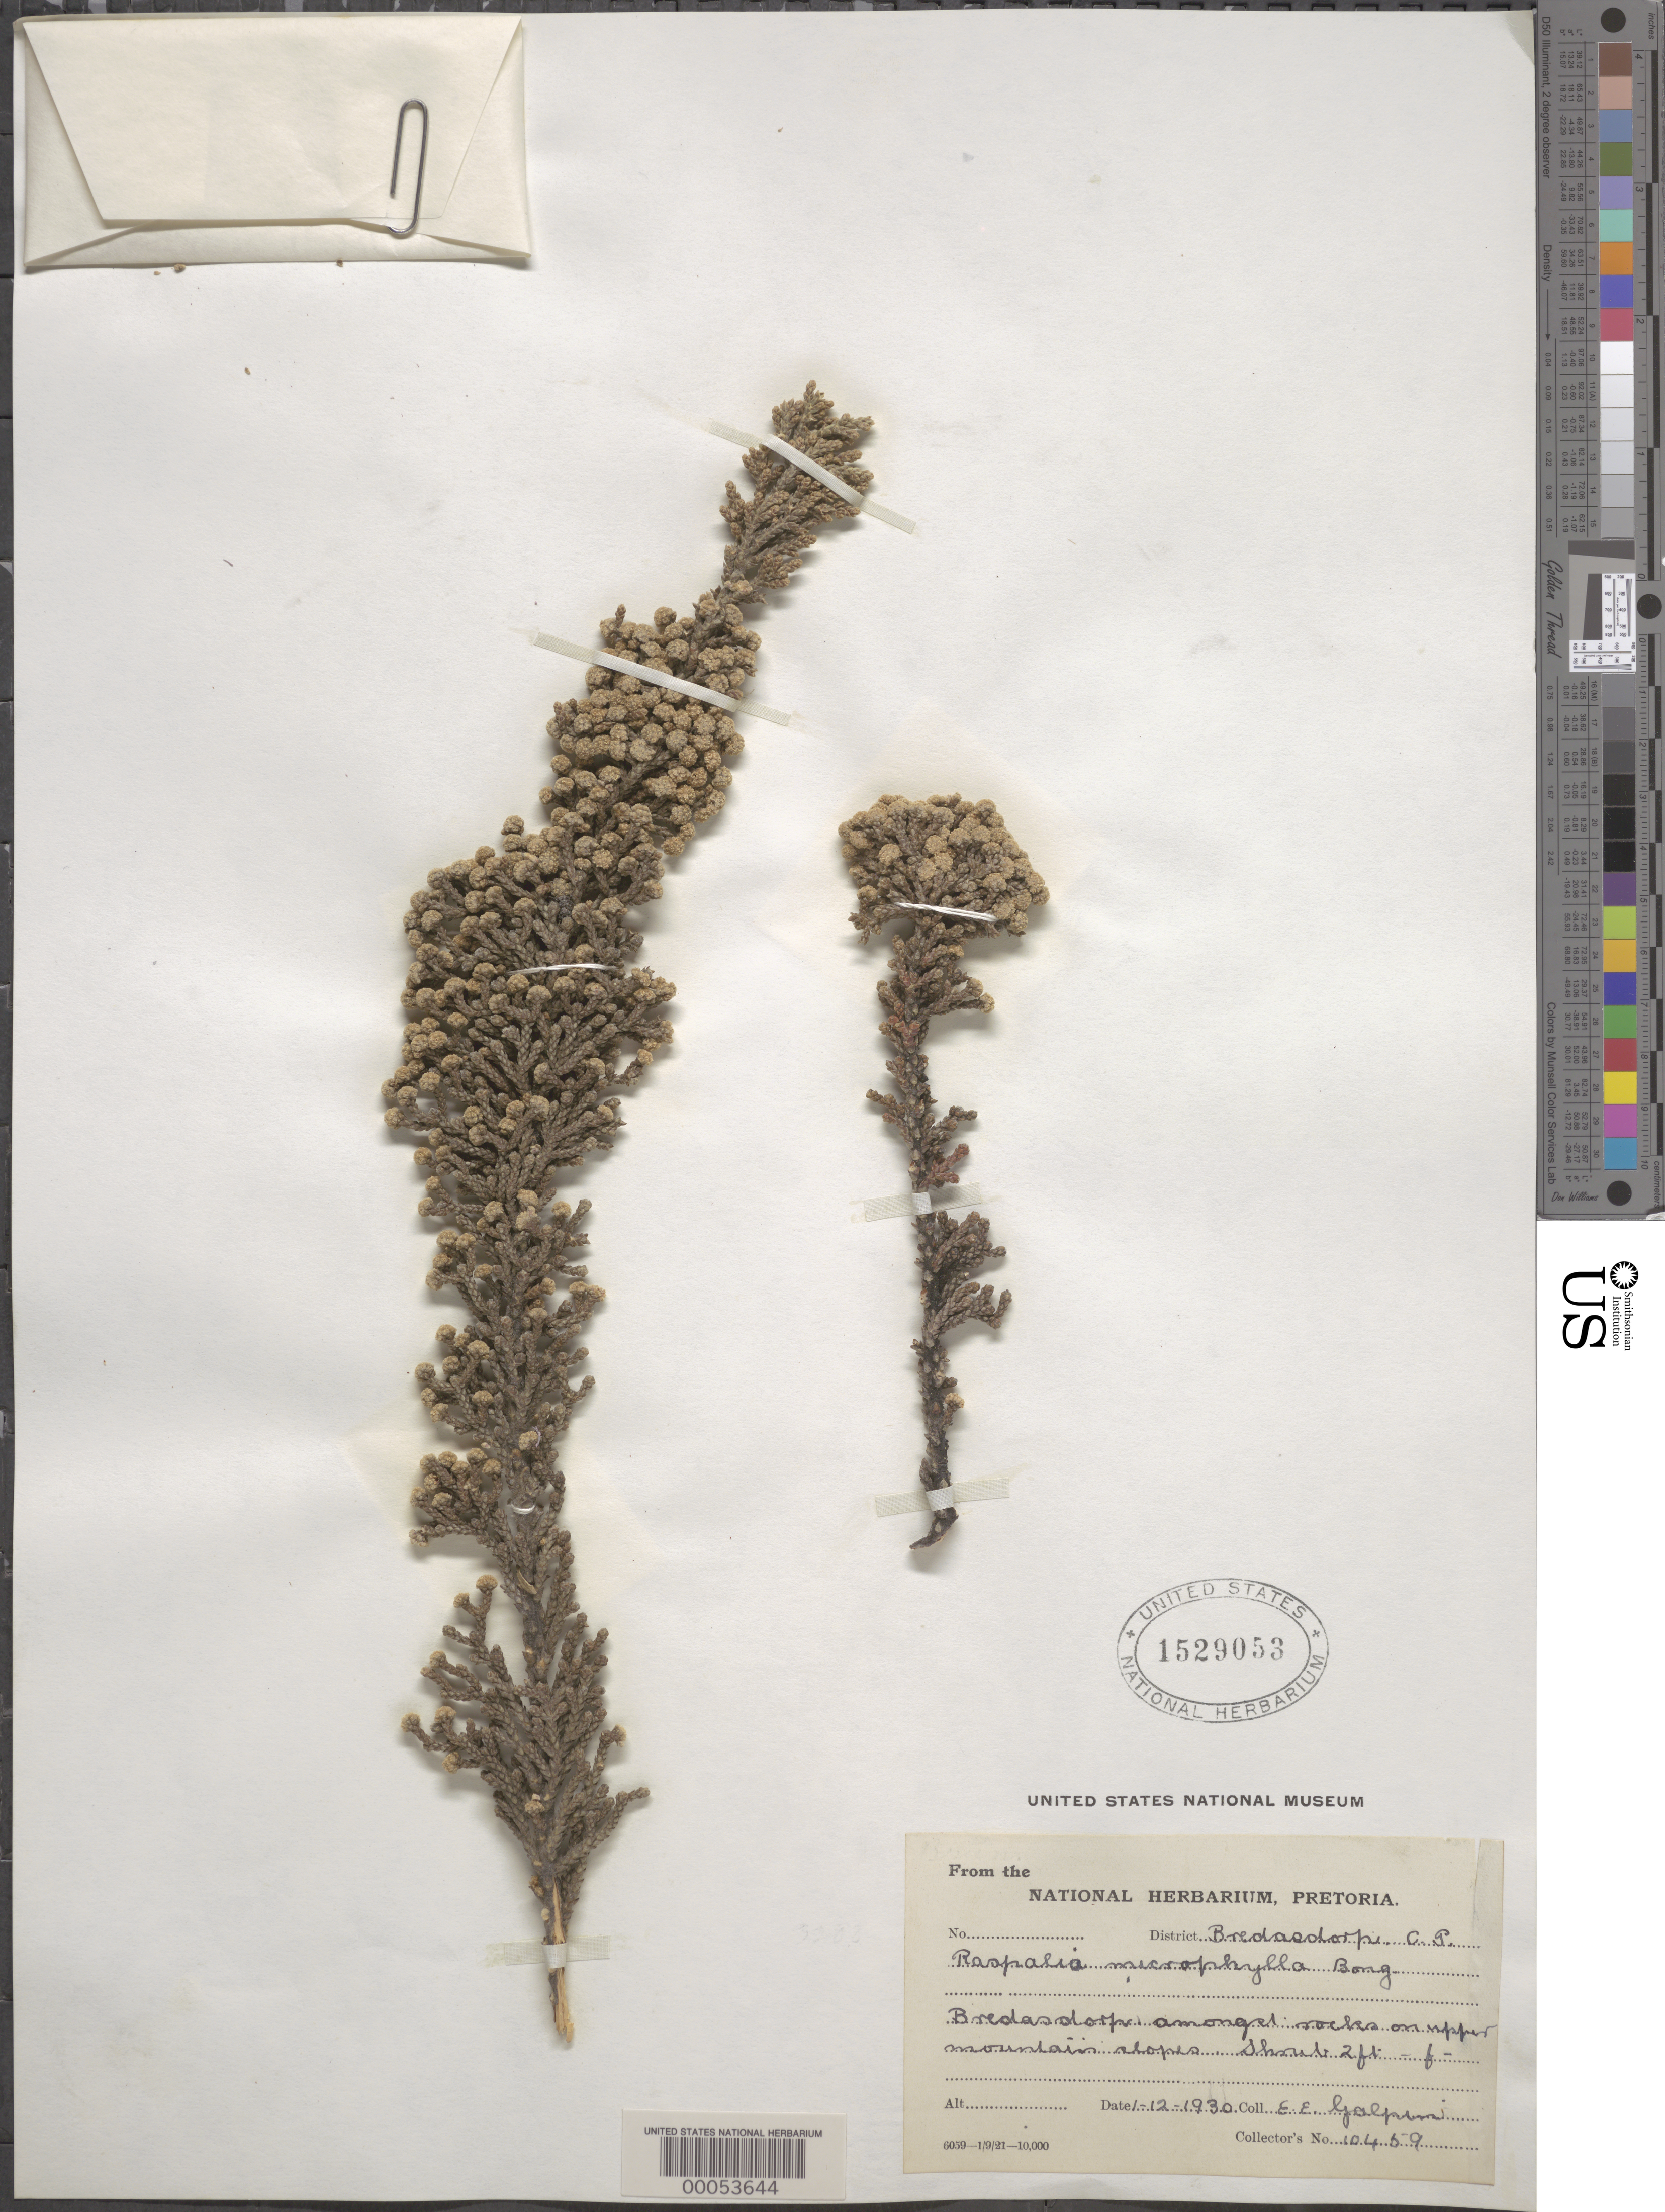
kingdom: Plantae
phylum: Tracheophyta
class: Magnoliopsida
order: Bruniales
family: Bruniaceae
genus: Brunia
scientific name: Brunia microphylla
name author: Thunb.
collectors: E. Galpin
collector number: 10459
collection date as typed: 01 Dec 1930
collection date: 1930-12-01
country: South Africa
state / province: Western Cape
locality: Bredasdorp Dist.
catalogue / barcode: US 1529053